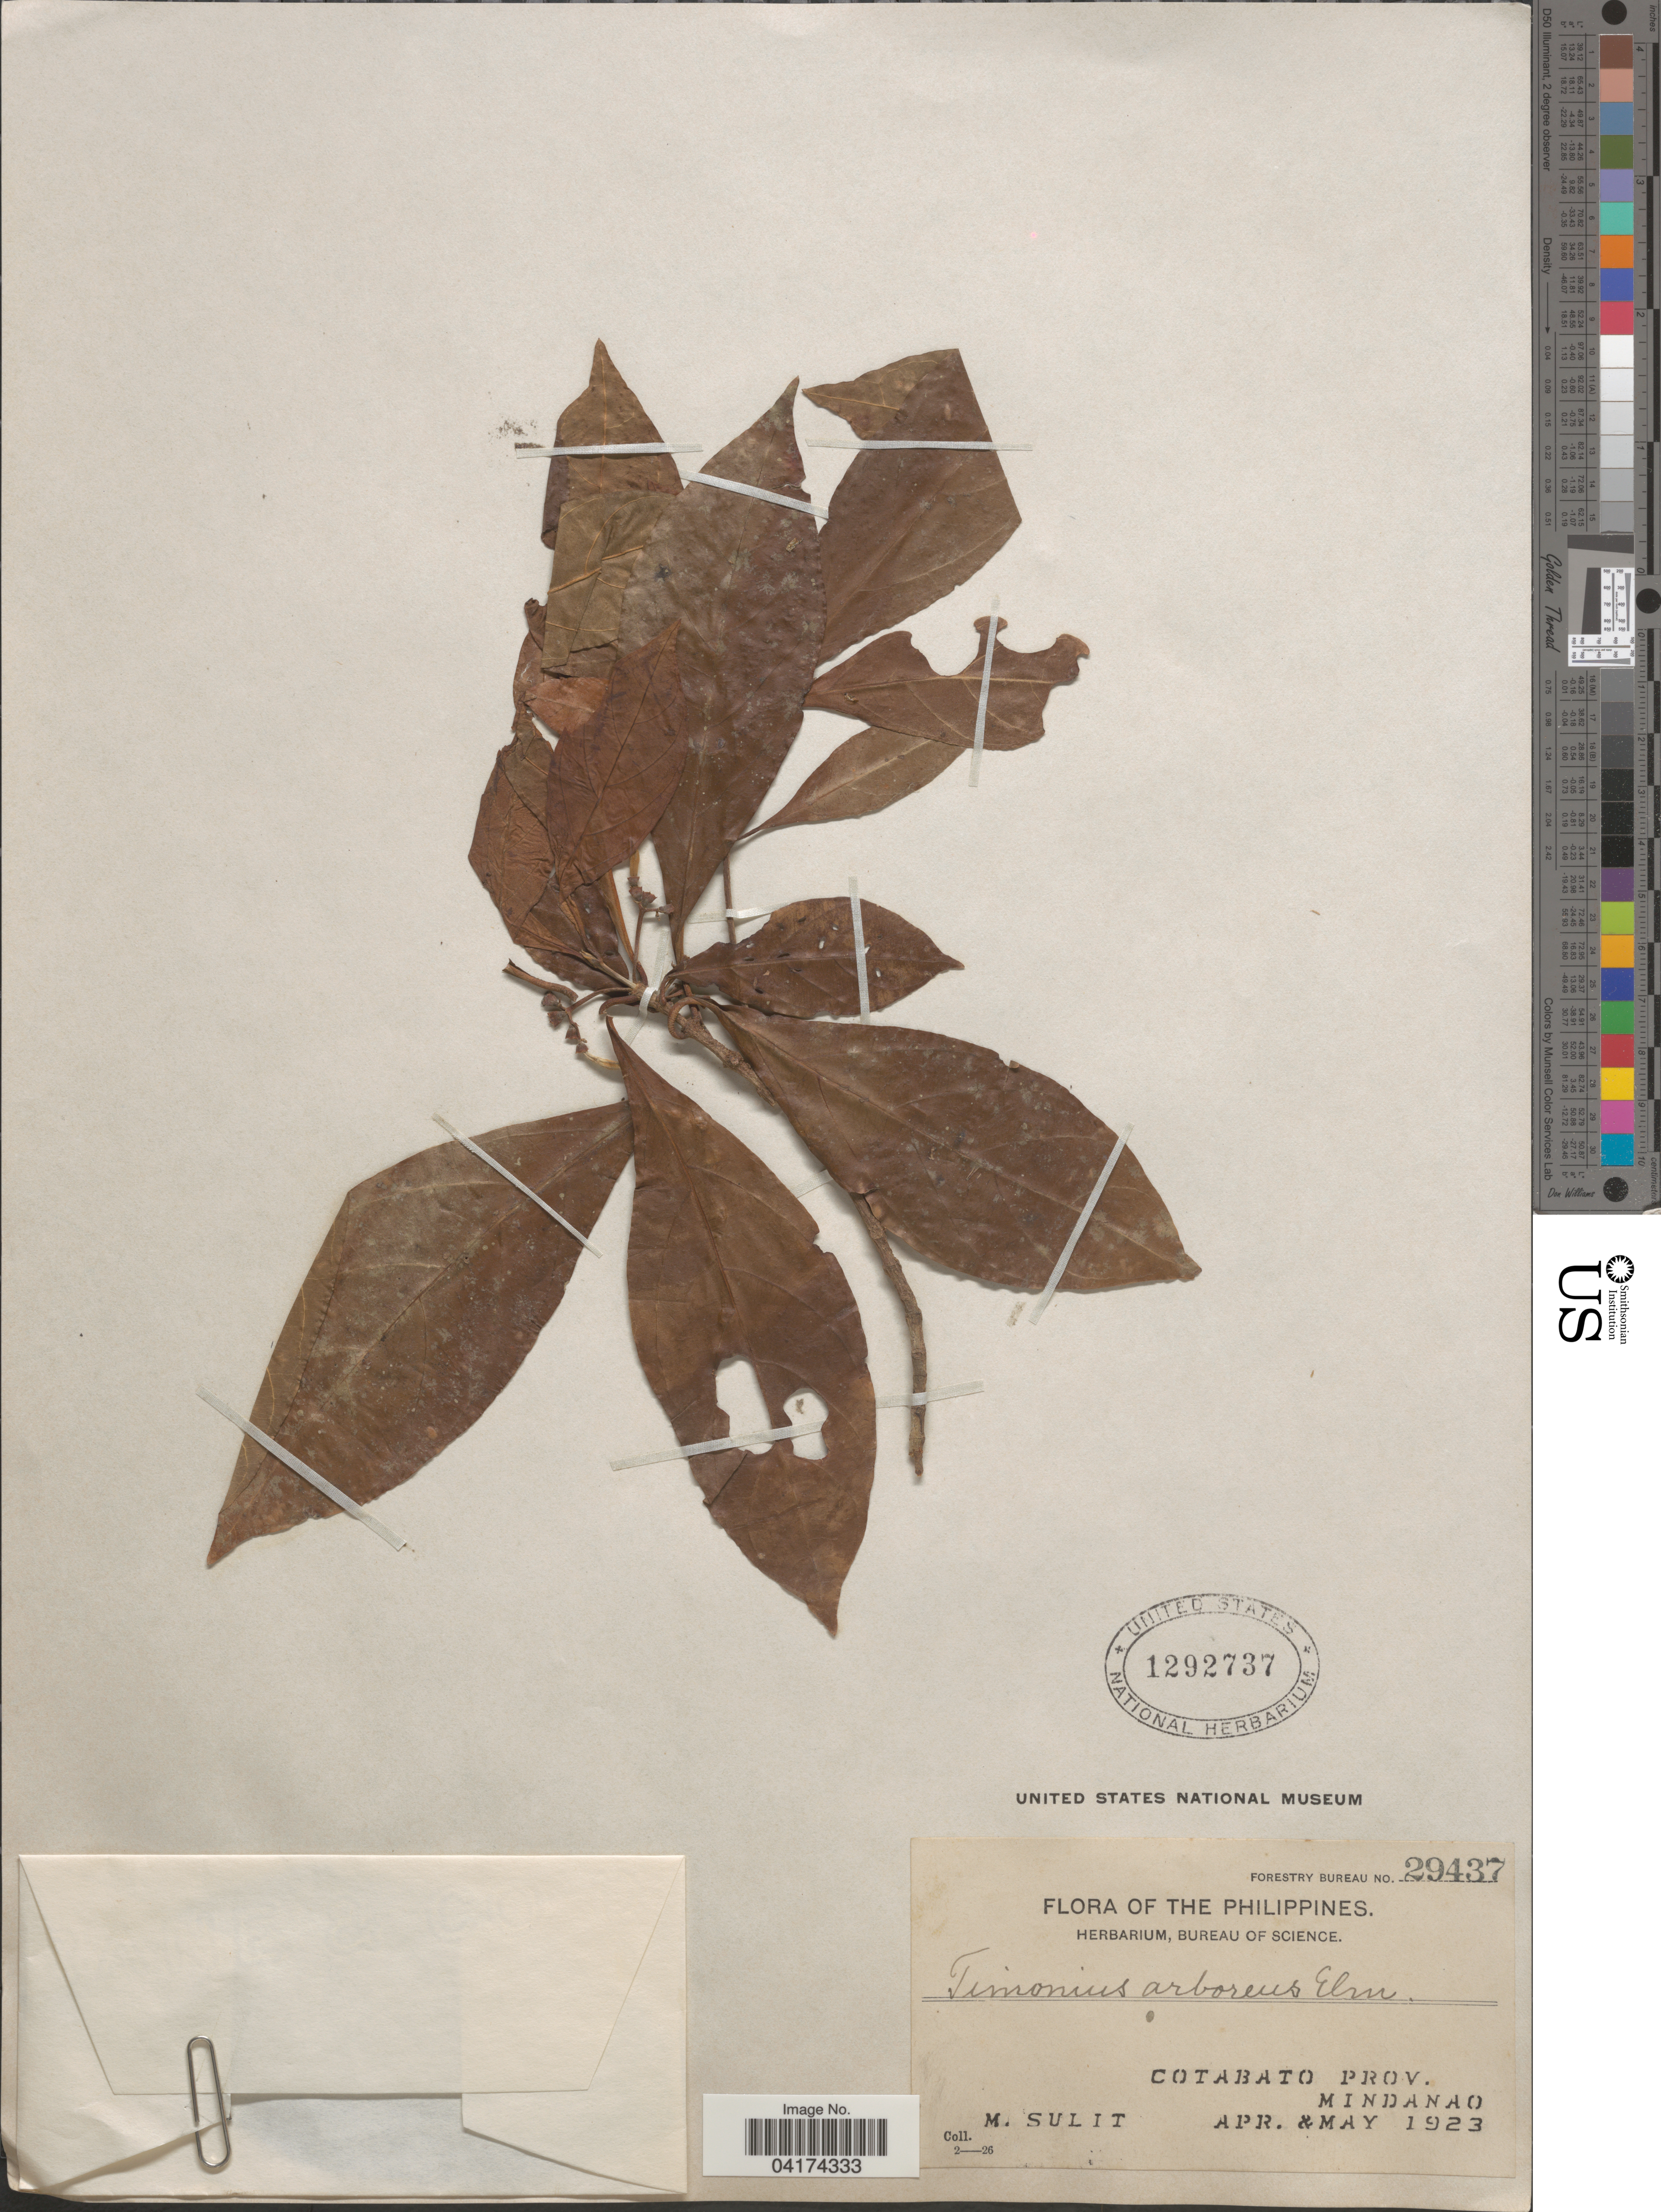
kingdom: Plantae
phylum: Tracheophyta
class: Magnoliopsida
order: Gentianales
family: Rubiaceae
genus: Timonius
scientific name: Timonius arboreus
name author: Elmer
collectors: M. Sulit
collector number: Forestry Bureau 29437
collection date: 1923-04/1923-05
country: Philippines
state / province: Soccsksargen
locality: Cotabato Prov. Mindanao.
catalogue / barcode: US 1292737